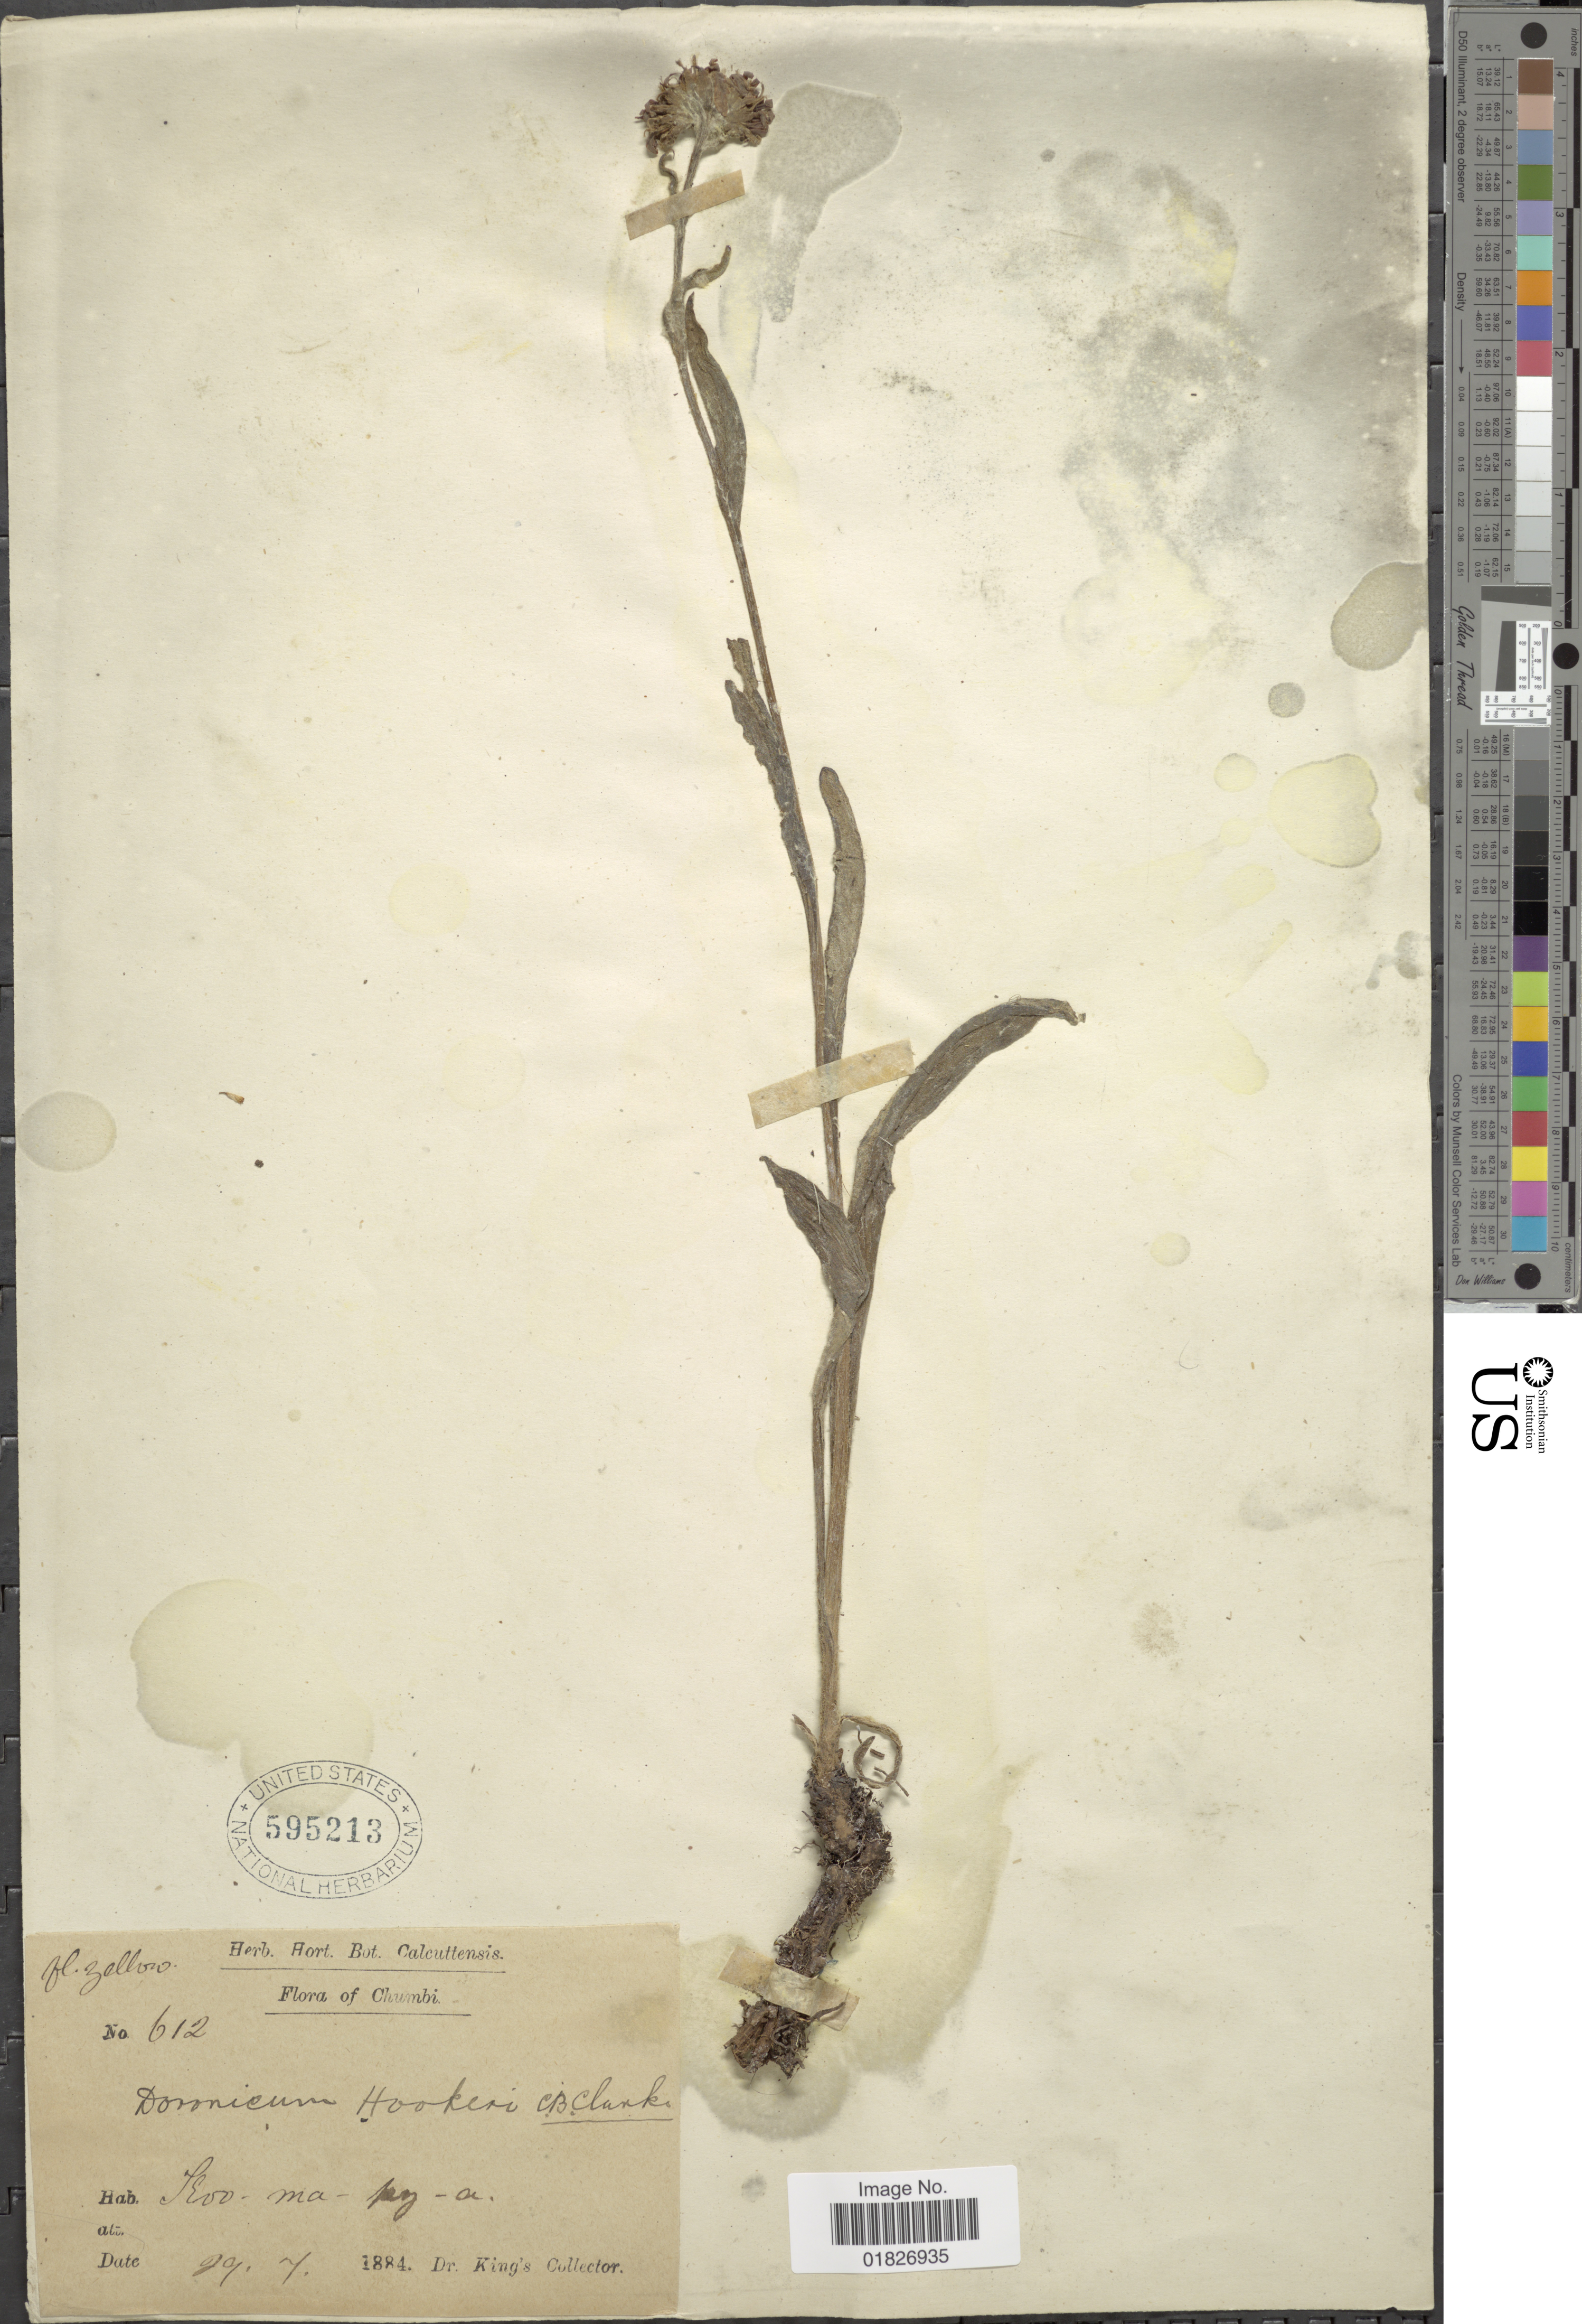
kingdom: Plantae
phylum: Tracheophyta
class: Magnoliopsida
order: Asterales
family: Asteraceae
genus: Nannoglottis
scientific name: Nannoglottis hookeri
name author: (Clarke ex Hook. f.) Kitam.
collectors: Dr. King's collector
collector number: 612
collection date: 1884-07-29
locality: Chumbi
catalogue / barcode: US 595213